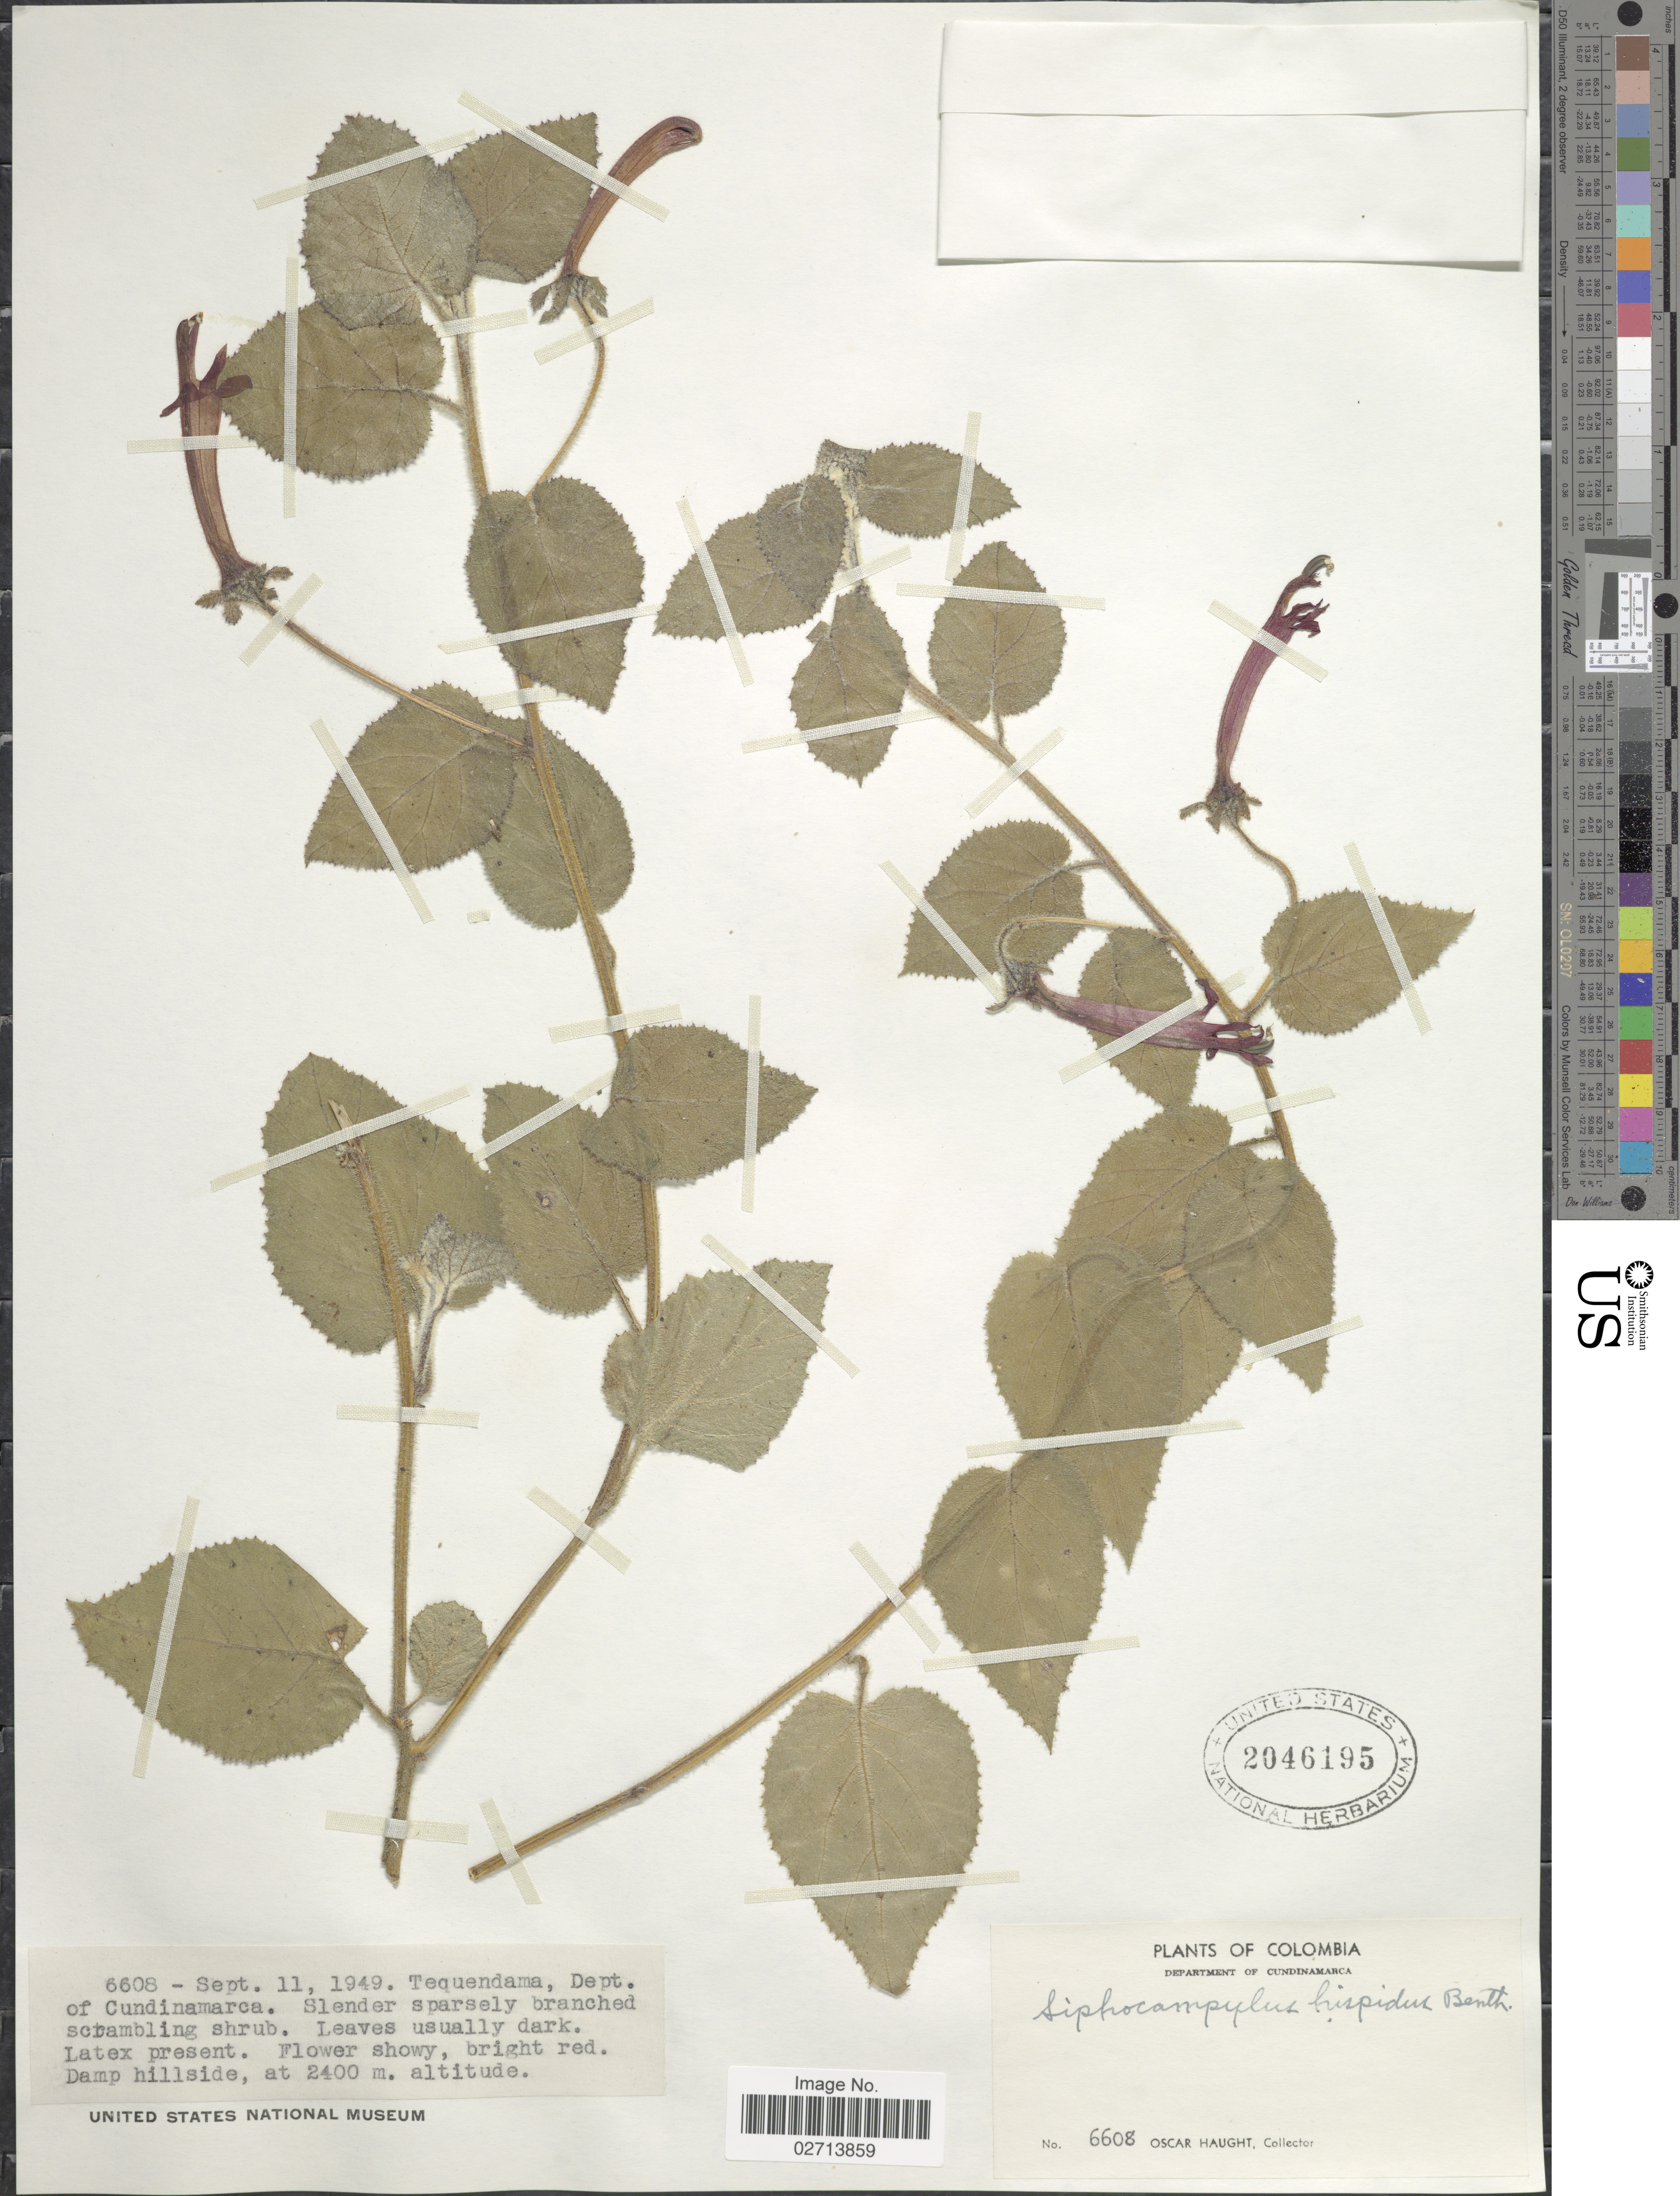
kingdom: Plantae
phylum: Tracheophyta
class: Magnoliopsida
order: Asterales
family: Campanulaceae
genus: Siphocampylus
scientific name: Siphocampylus hispidus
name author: Benth.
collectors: O. Haught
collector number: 6608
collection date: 1949-09-11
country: Colombia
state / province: Cundinamarca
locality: Department of Cundinamarca, Tequendama. Damp hillside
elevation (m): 2400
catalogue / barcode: US 2046195